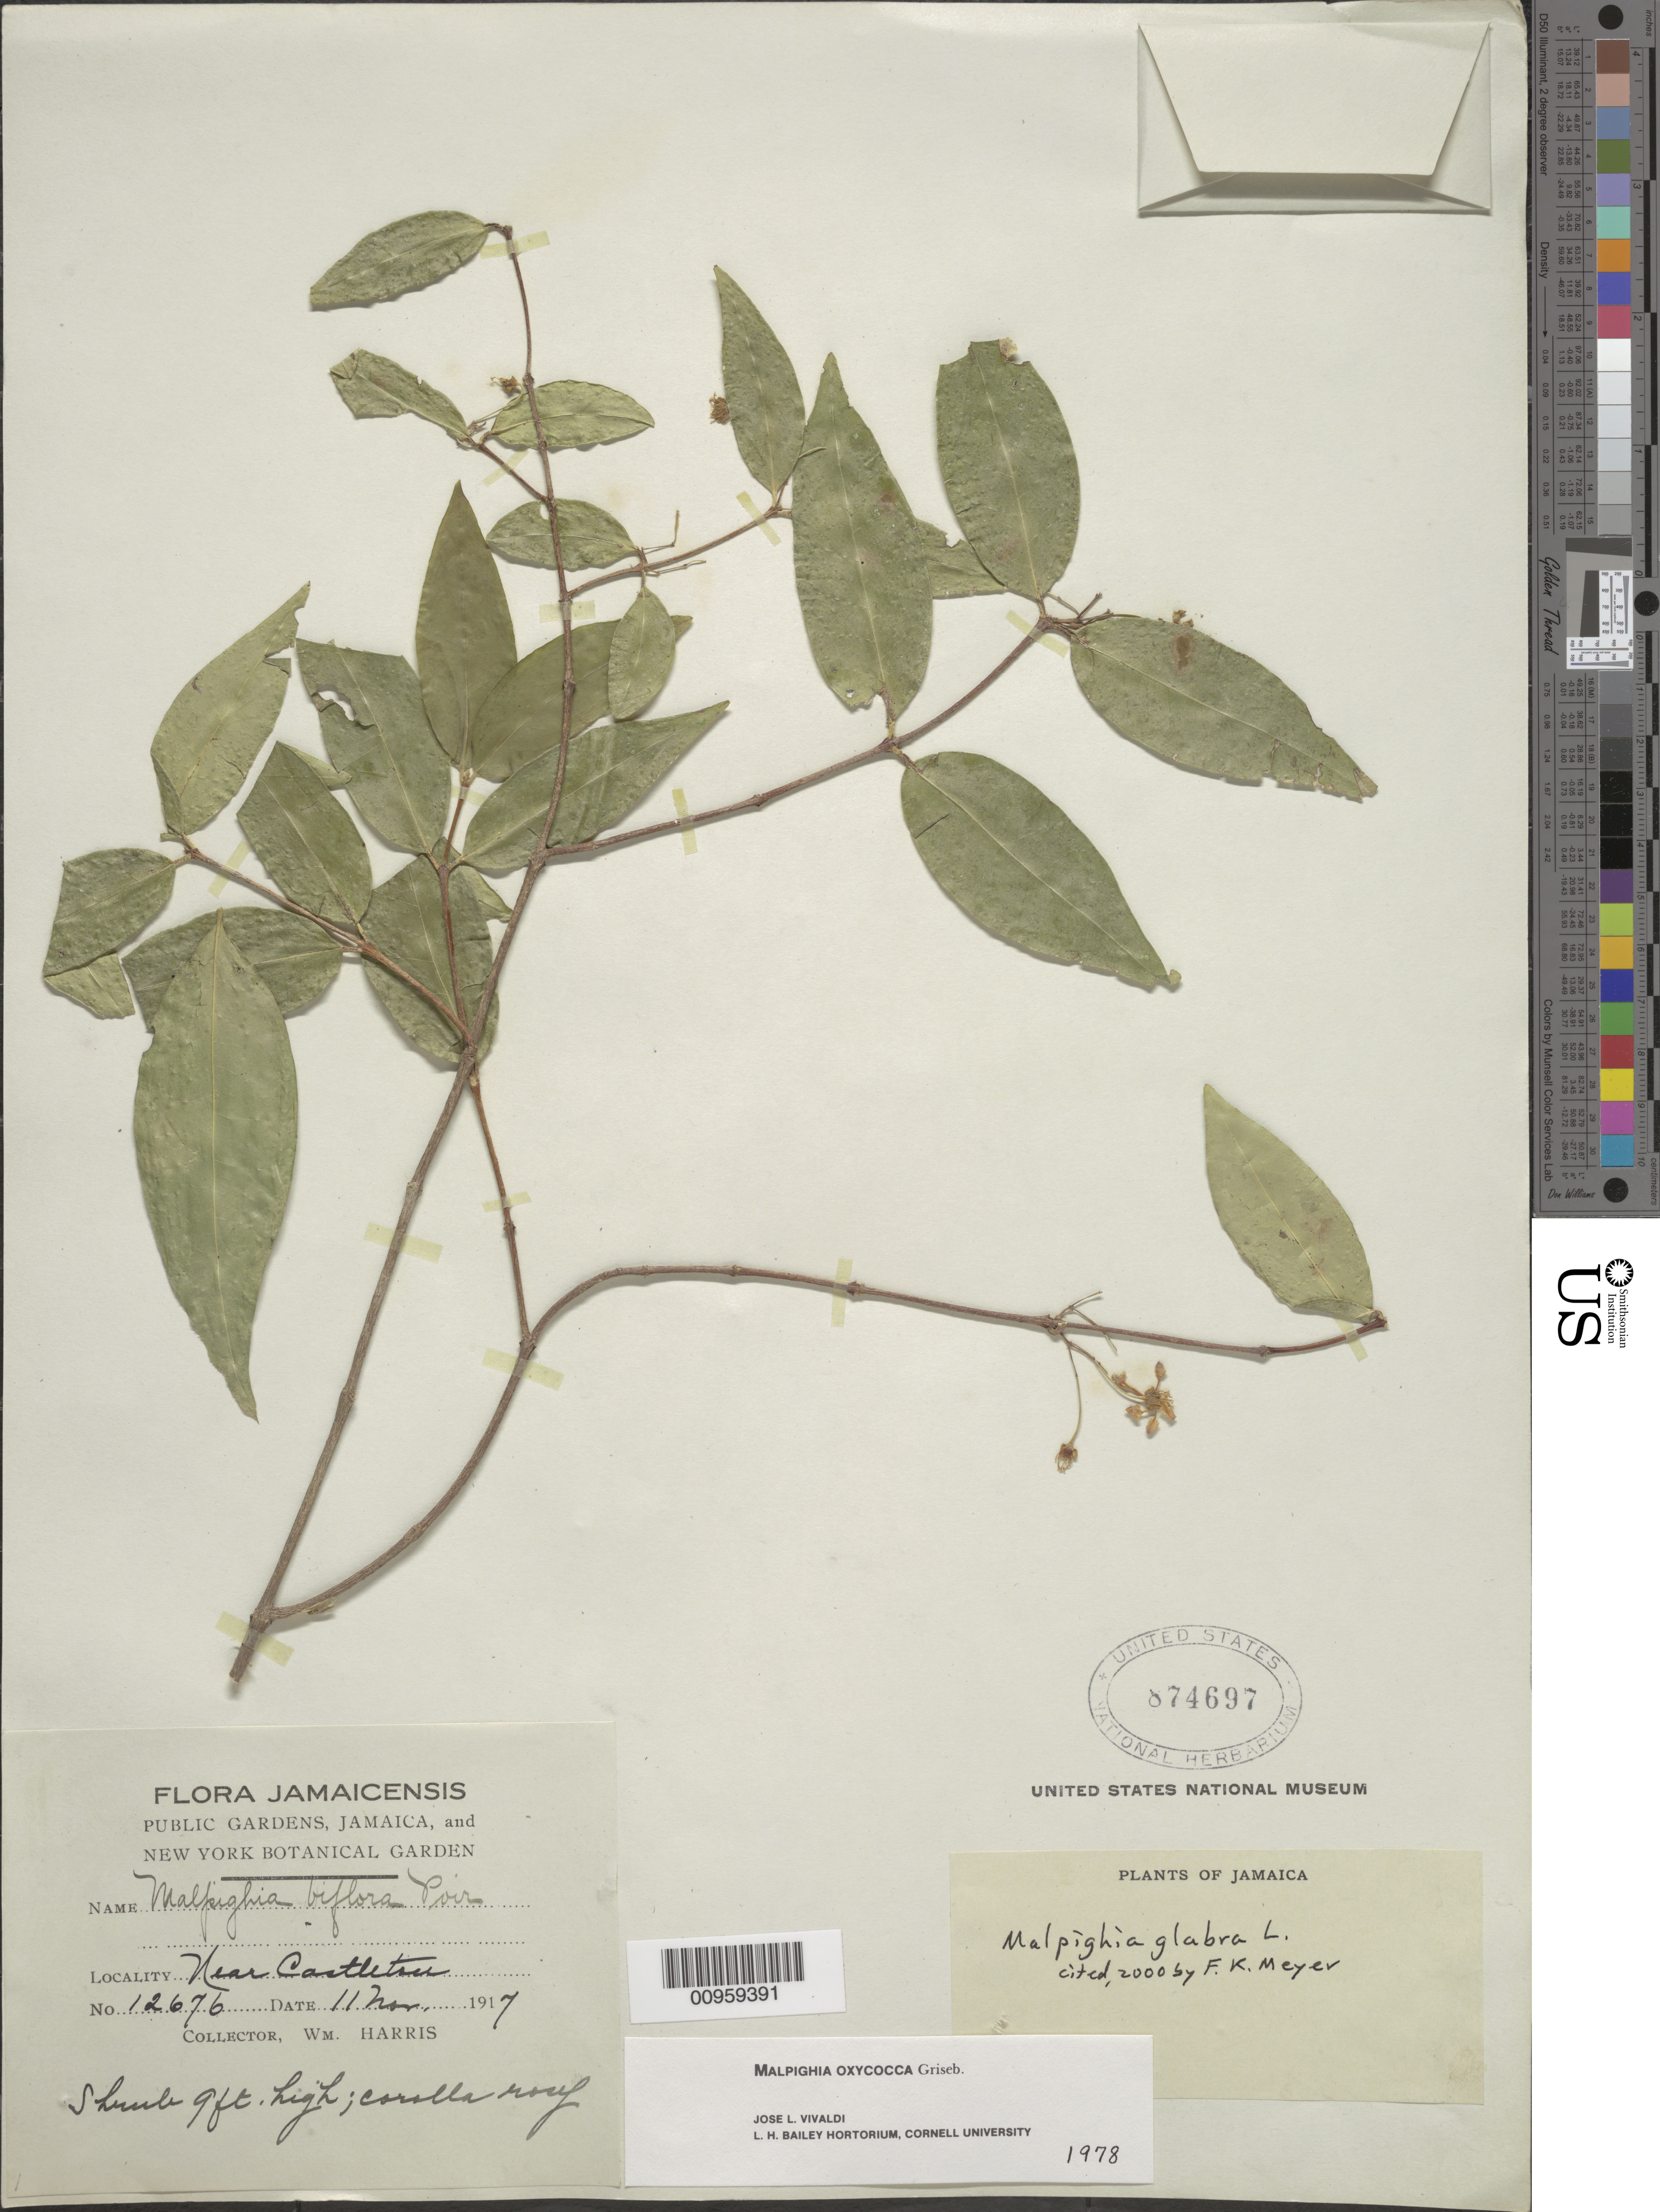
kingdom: Plantae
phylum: Tracheophyta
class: Magnoliopsida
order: Malpighiales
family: Malpighiaceae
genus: Malpighia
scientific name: Malpighia glabra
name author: L.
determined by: Meyer, F. K.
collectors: W. H. Harris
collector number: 12676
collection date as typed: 11 Nov 1917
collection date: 1917-11-11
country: Jamaica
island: Jamaica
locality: Near Castleton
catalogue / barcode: US 874697